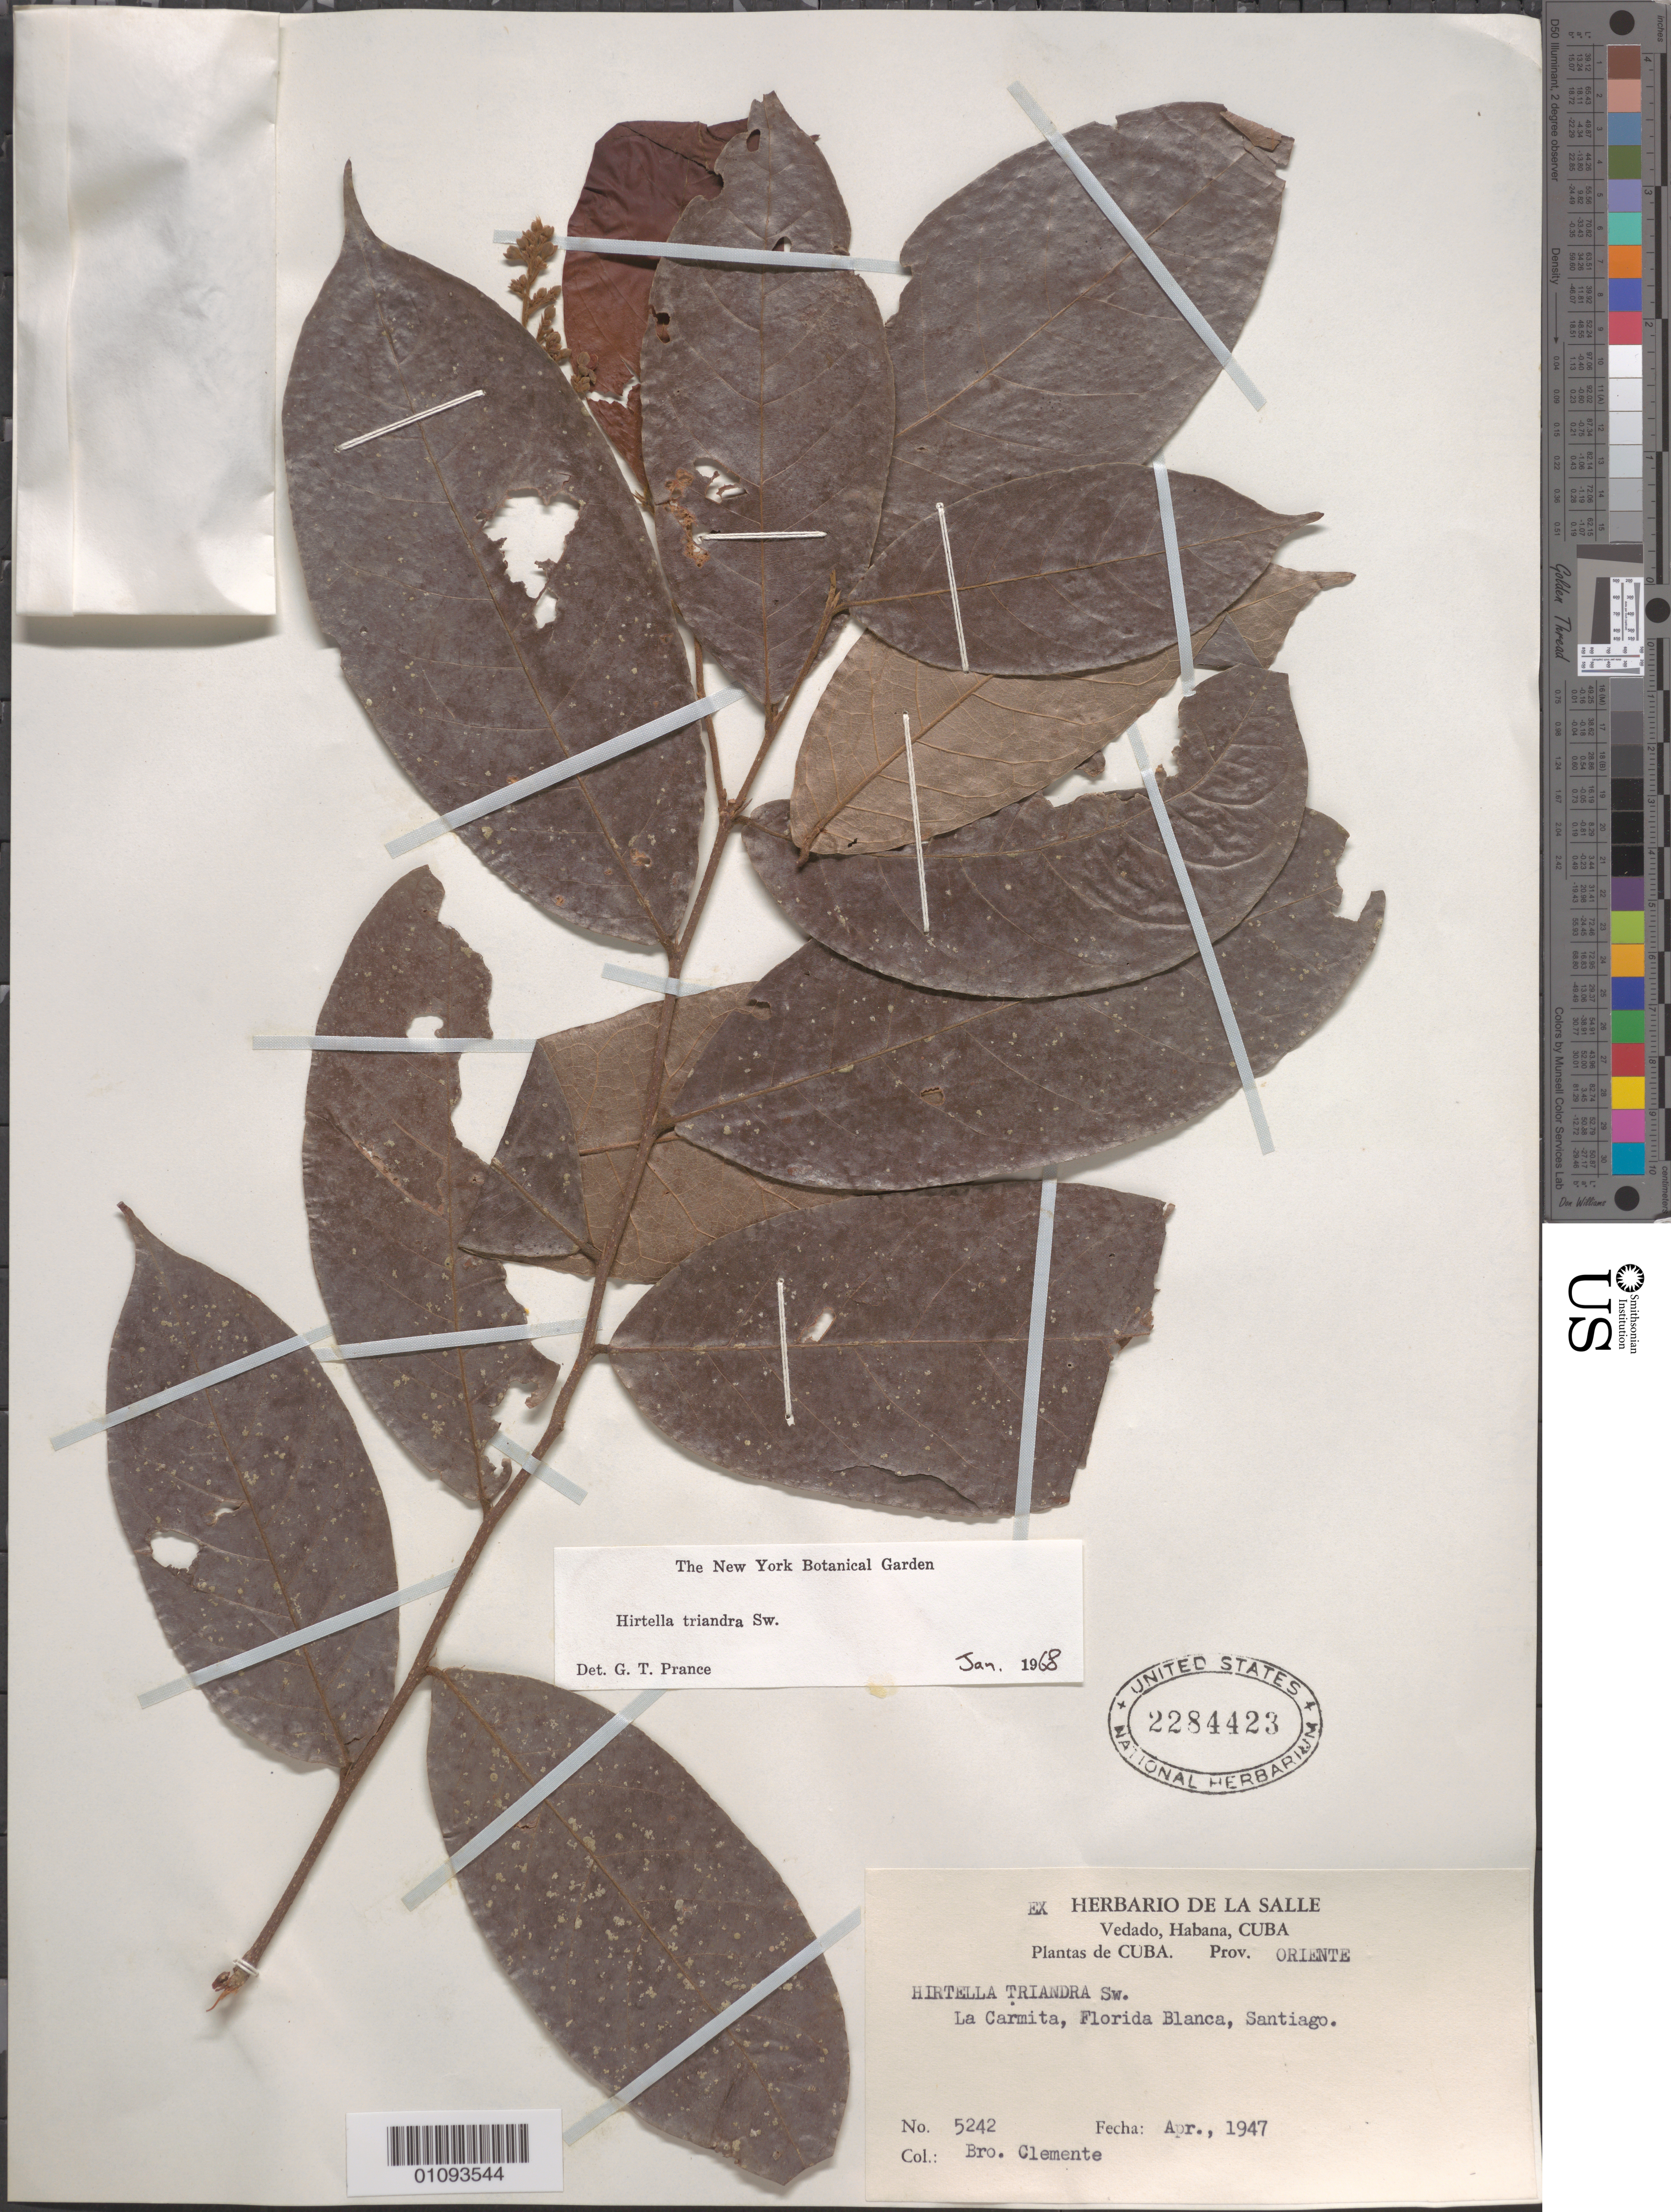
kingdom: Plantae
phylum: Tracheophyta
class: Magnoliopsida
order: Malpighiales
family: Chrysobalanaceae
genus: Hirtella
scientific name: Hirtella triandra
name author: Sw.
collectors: B. Clement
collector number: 5242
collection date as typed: Apr 1947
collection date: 1947-04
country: Cuba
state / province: Santiago de Cuba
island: Cuba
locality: La Carmita, Florida Blanca, Santiago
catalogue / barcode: US 2284423